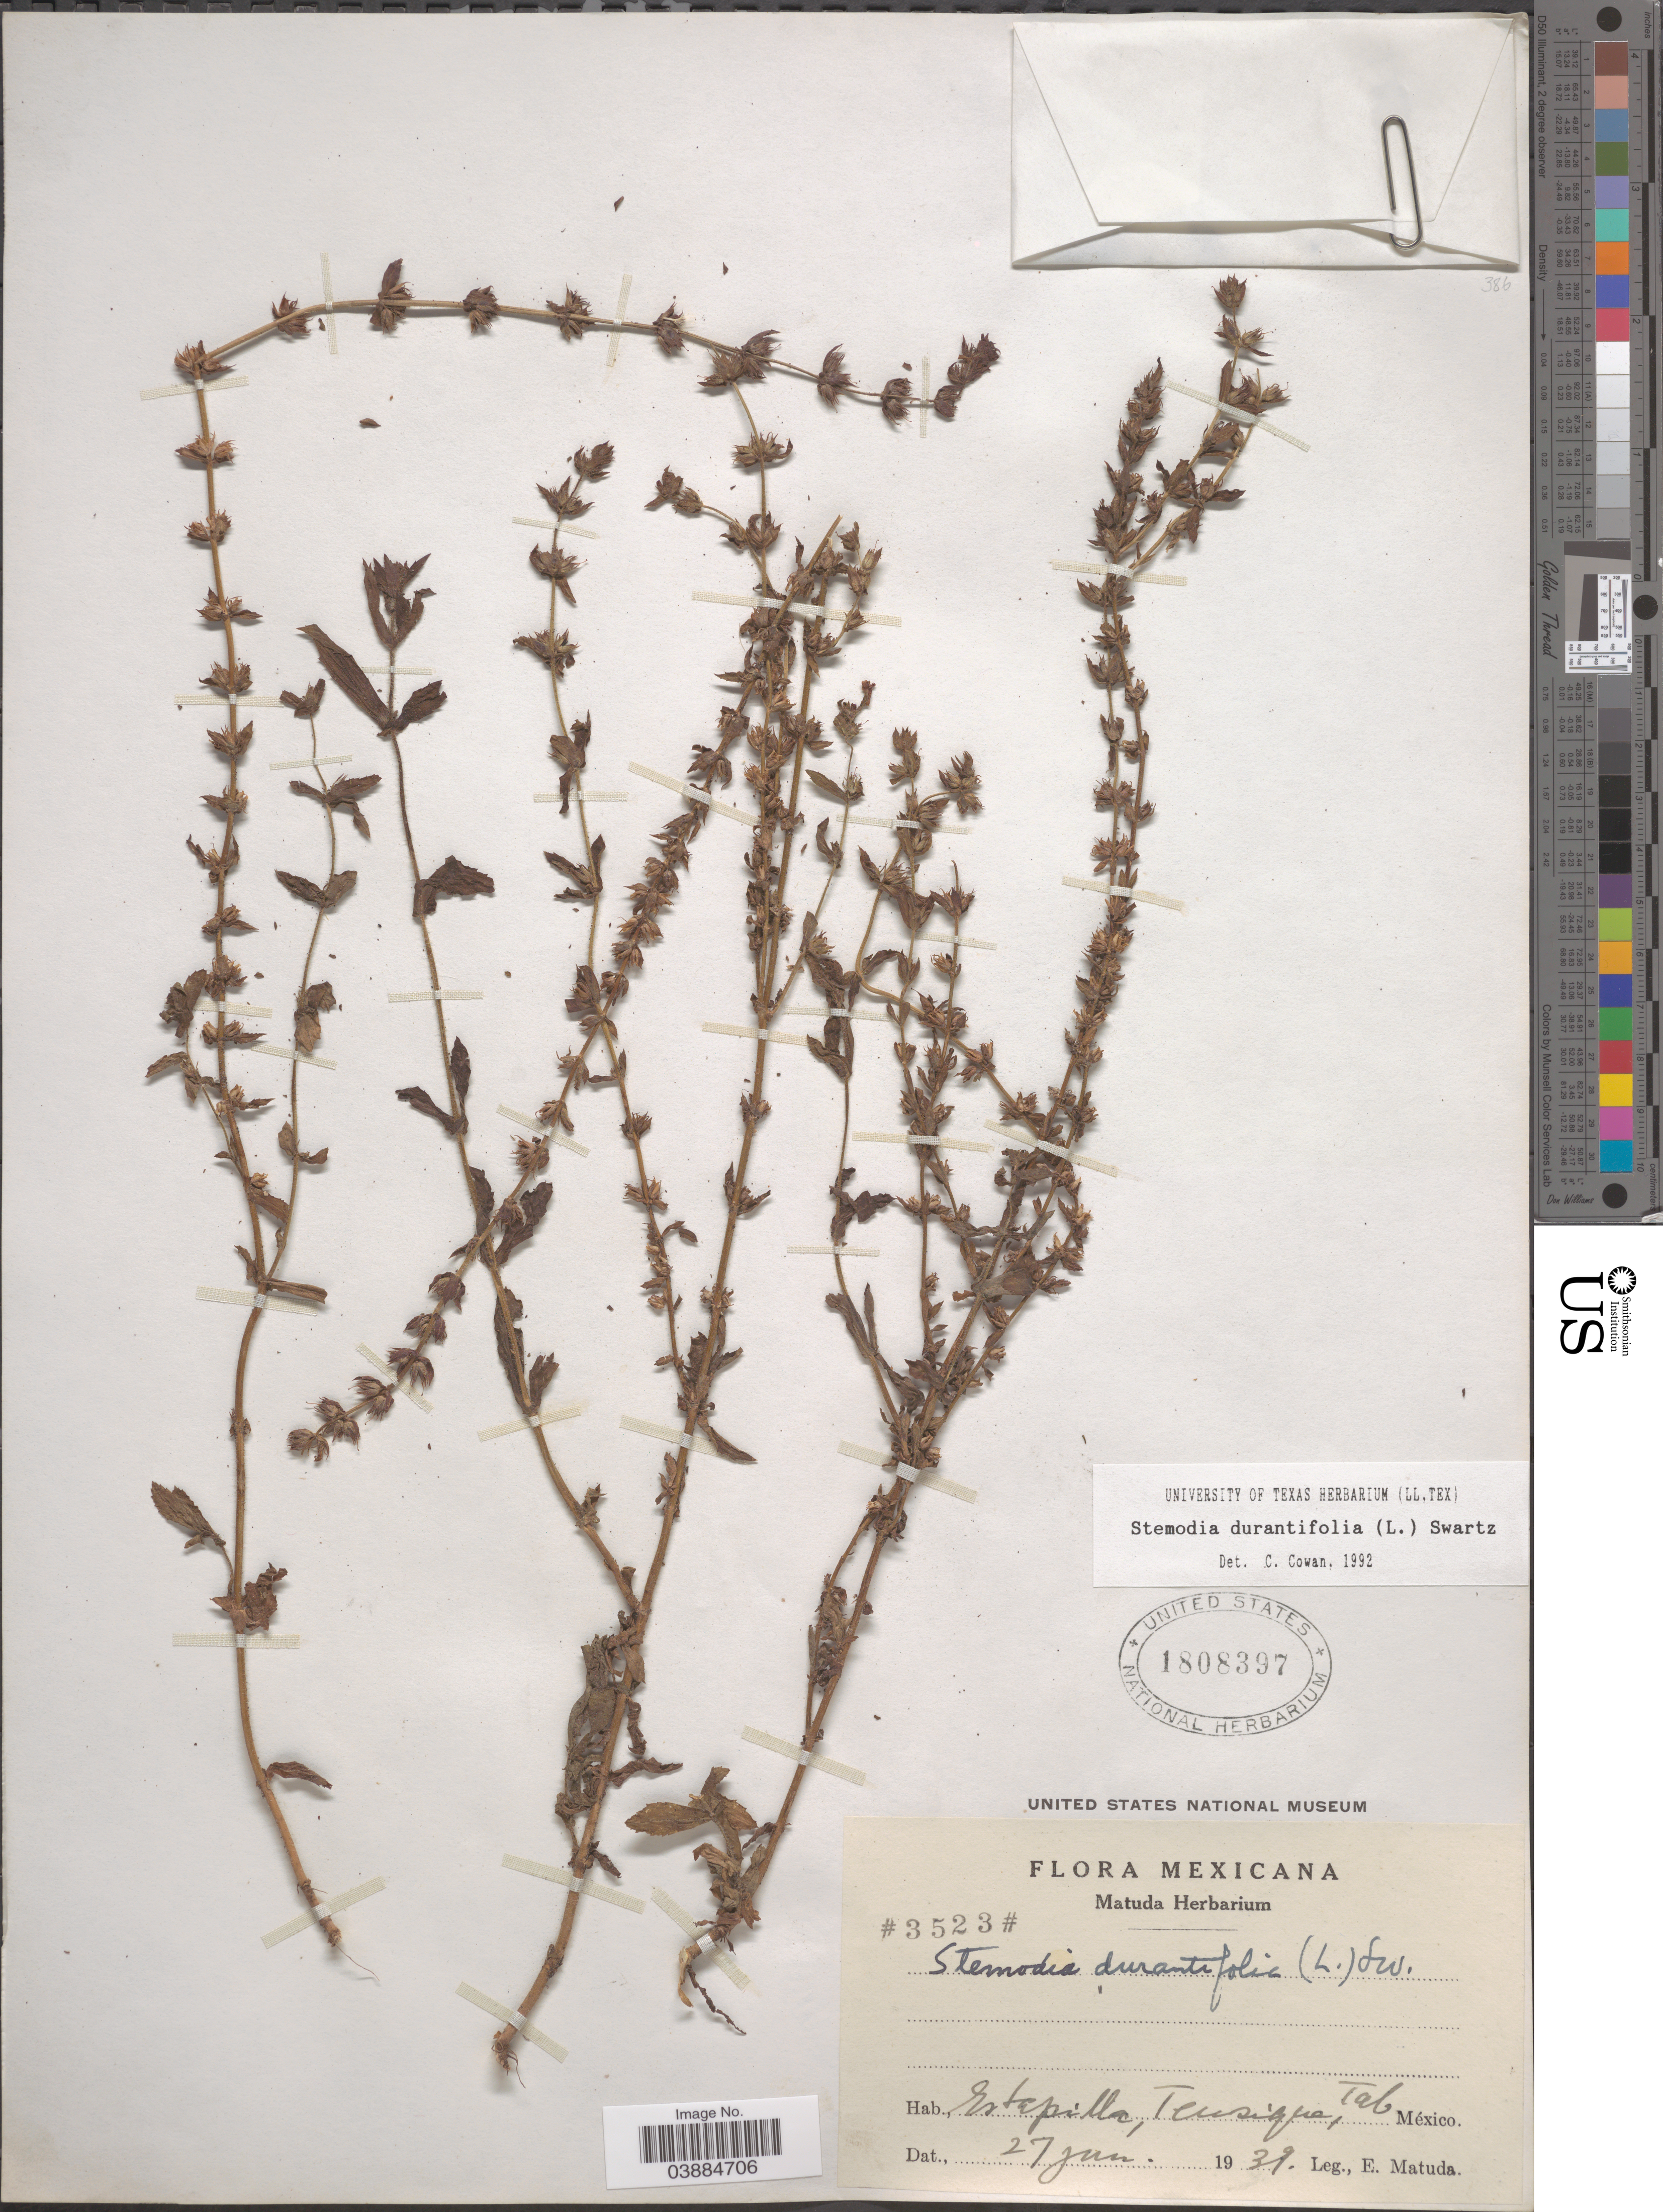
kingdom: Plantae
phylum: Tracheophyta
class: Magnoliopsida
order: Lamiales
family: Plantaginaceae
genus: Stemodia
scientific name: Stemodia durantifolia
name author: (L.) Sw.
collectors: E. Matuda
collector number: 3523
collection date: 1939-06-27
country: Mexico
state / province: Tabasco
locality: Estapilla, Tenosique.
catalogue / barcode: US 1808397